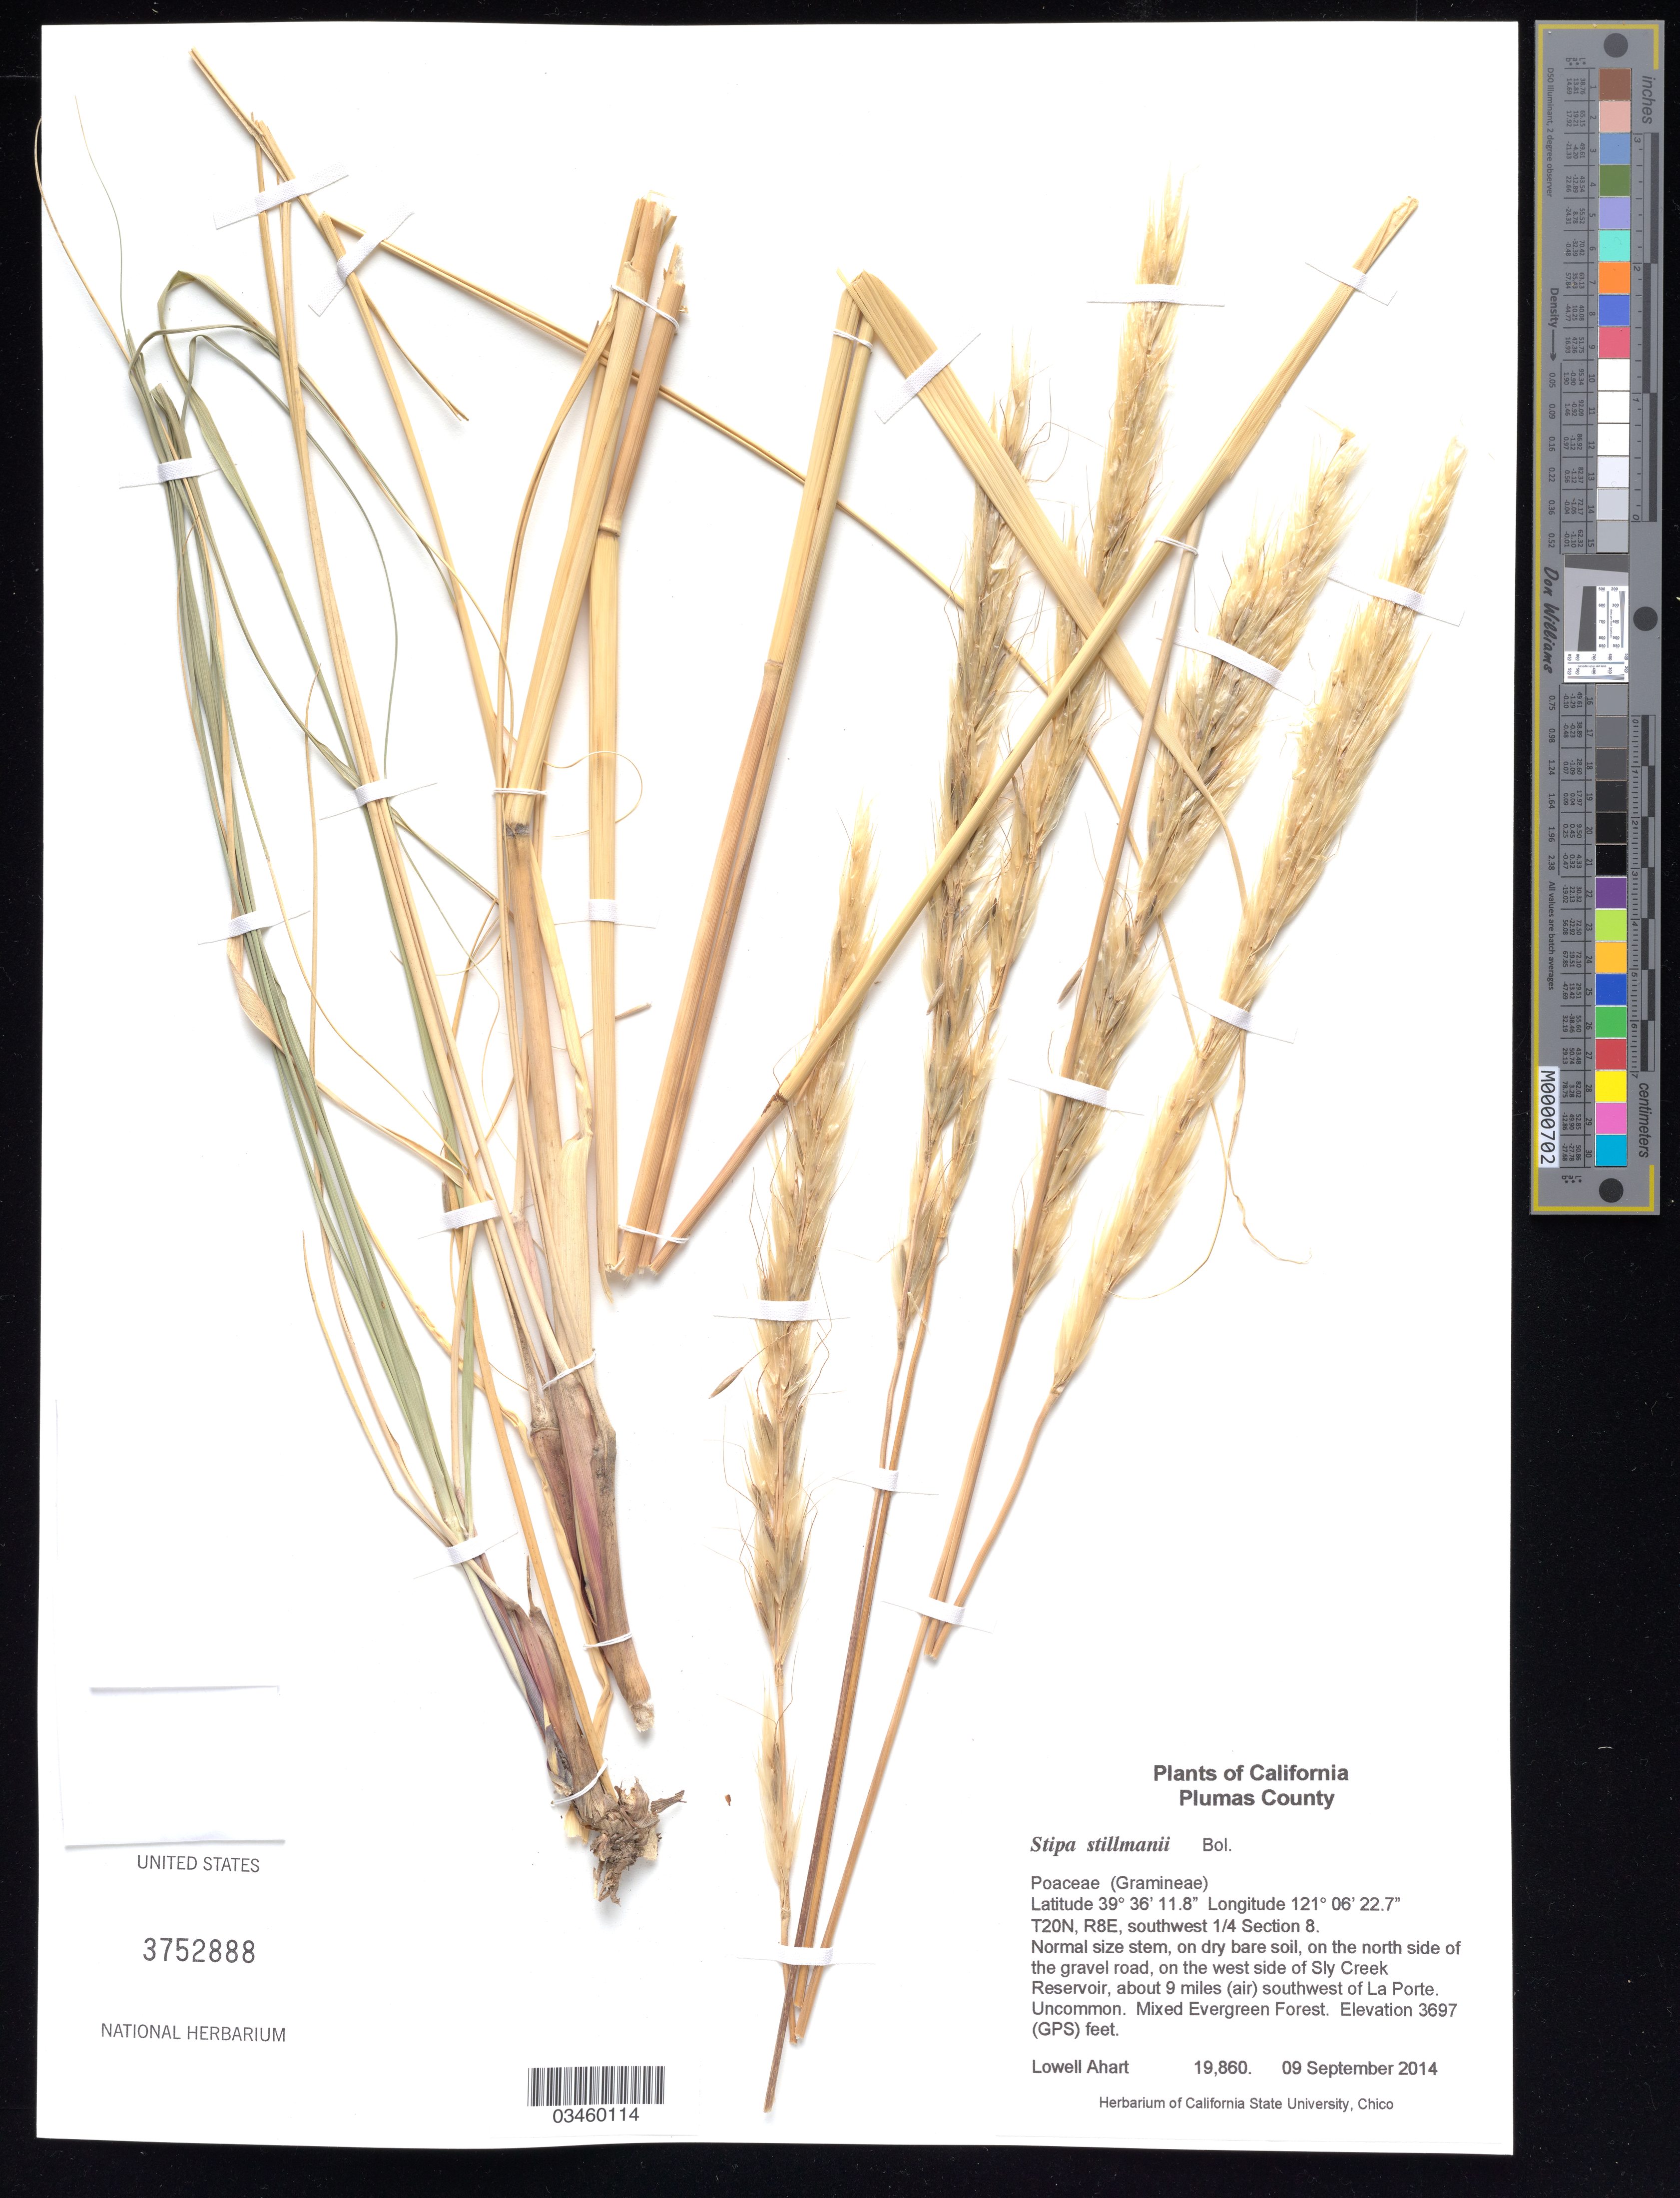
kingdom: Plantae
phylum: Tracheophyta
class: Liliopsida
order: Poales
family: Poaceae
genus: Stipa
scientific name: Stipa stillmanii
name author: Bol.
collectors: L. Ahart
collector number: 19860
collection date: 2014-09-09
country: United States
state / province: California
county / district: Plumas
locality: On the north side of the gravel road, on the west side of Sly Creek Reservoir, about 9 miles (air) southwest of La Porte.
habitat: Dry bare soil, north side of the gravel road. Mixed Evergreen Forest.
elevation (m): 1127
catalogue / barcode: US 3752888